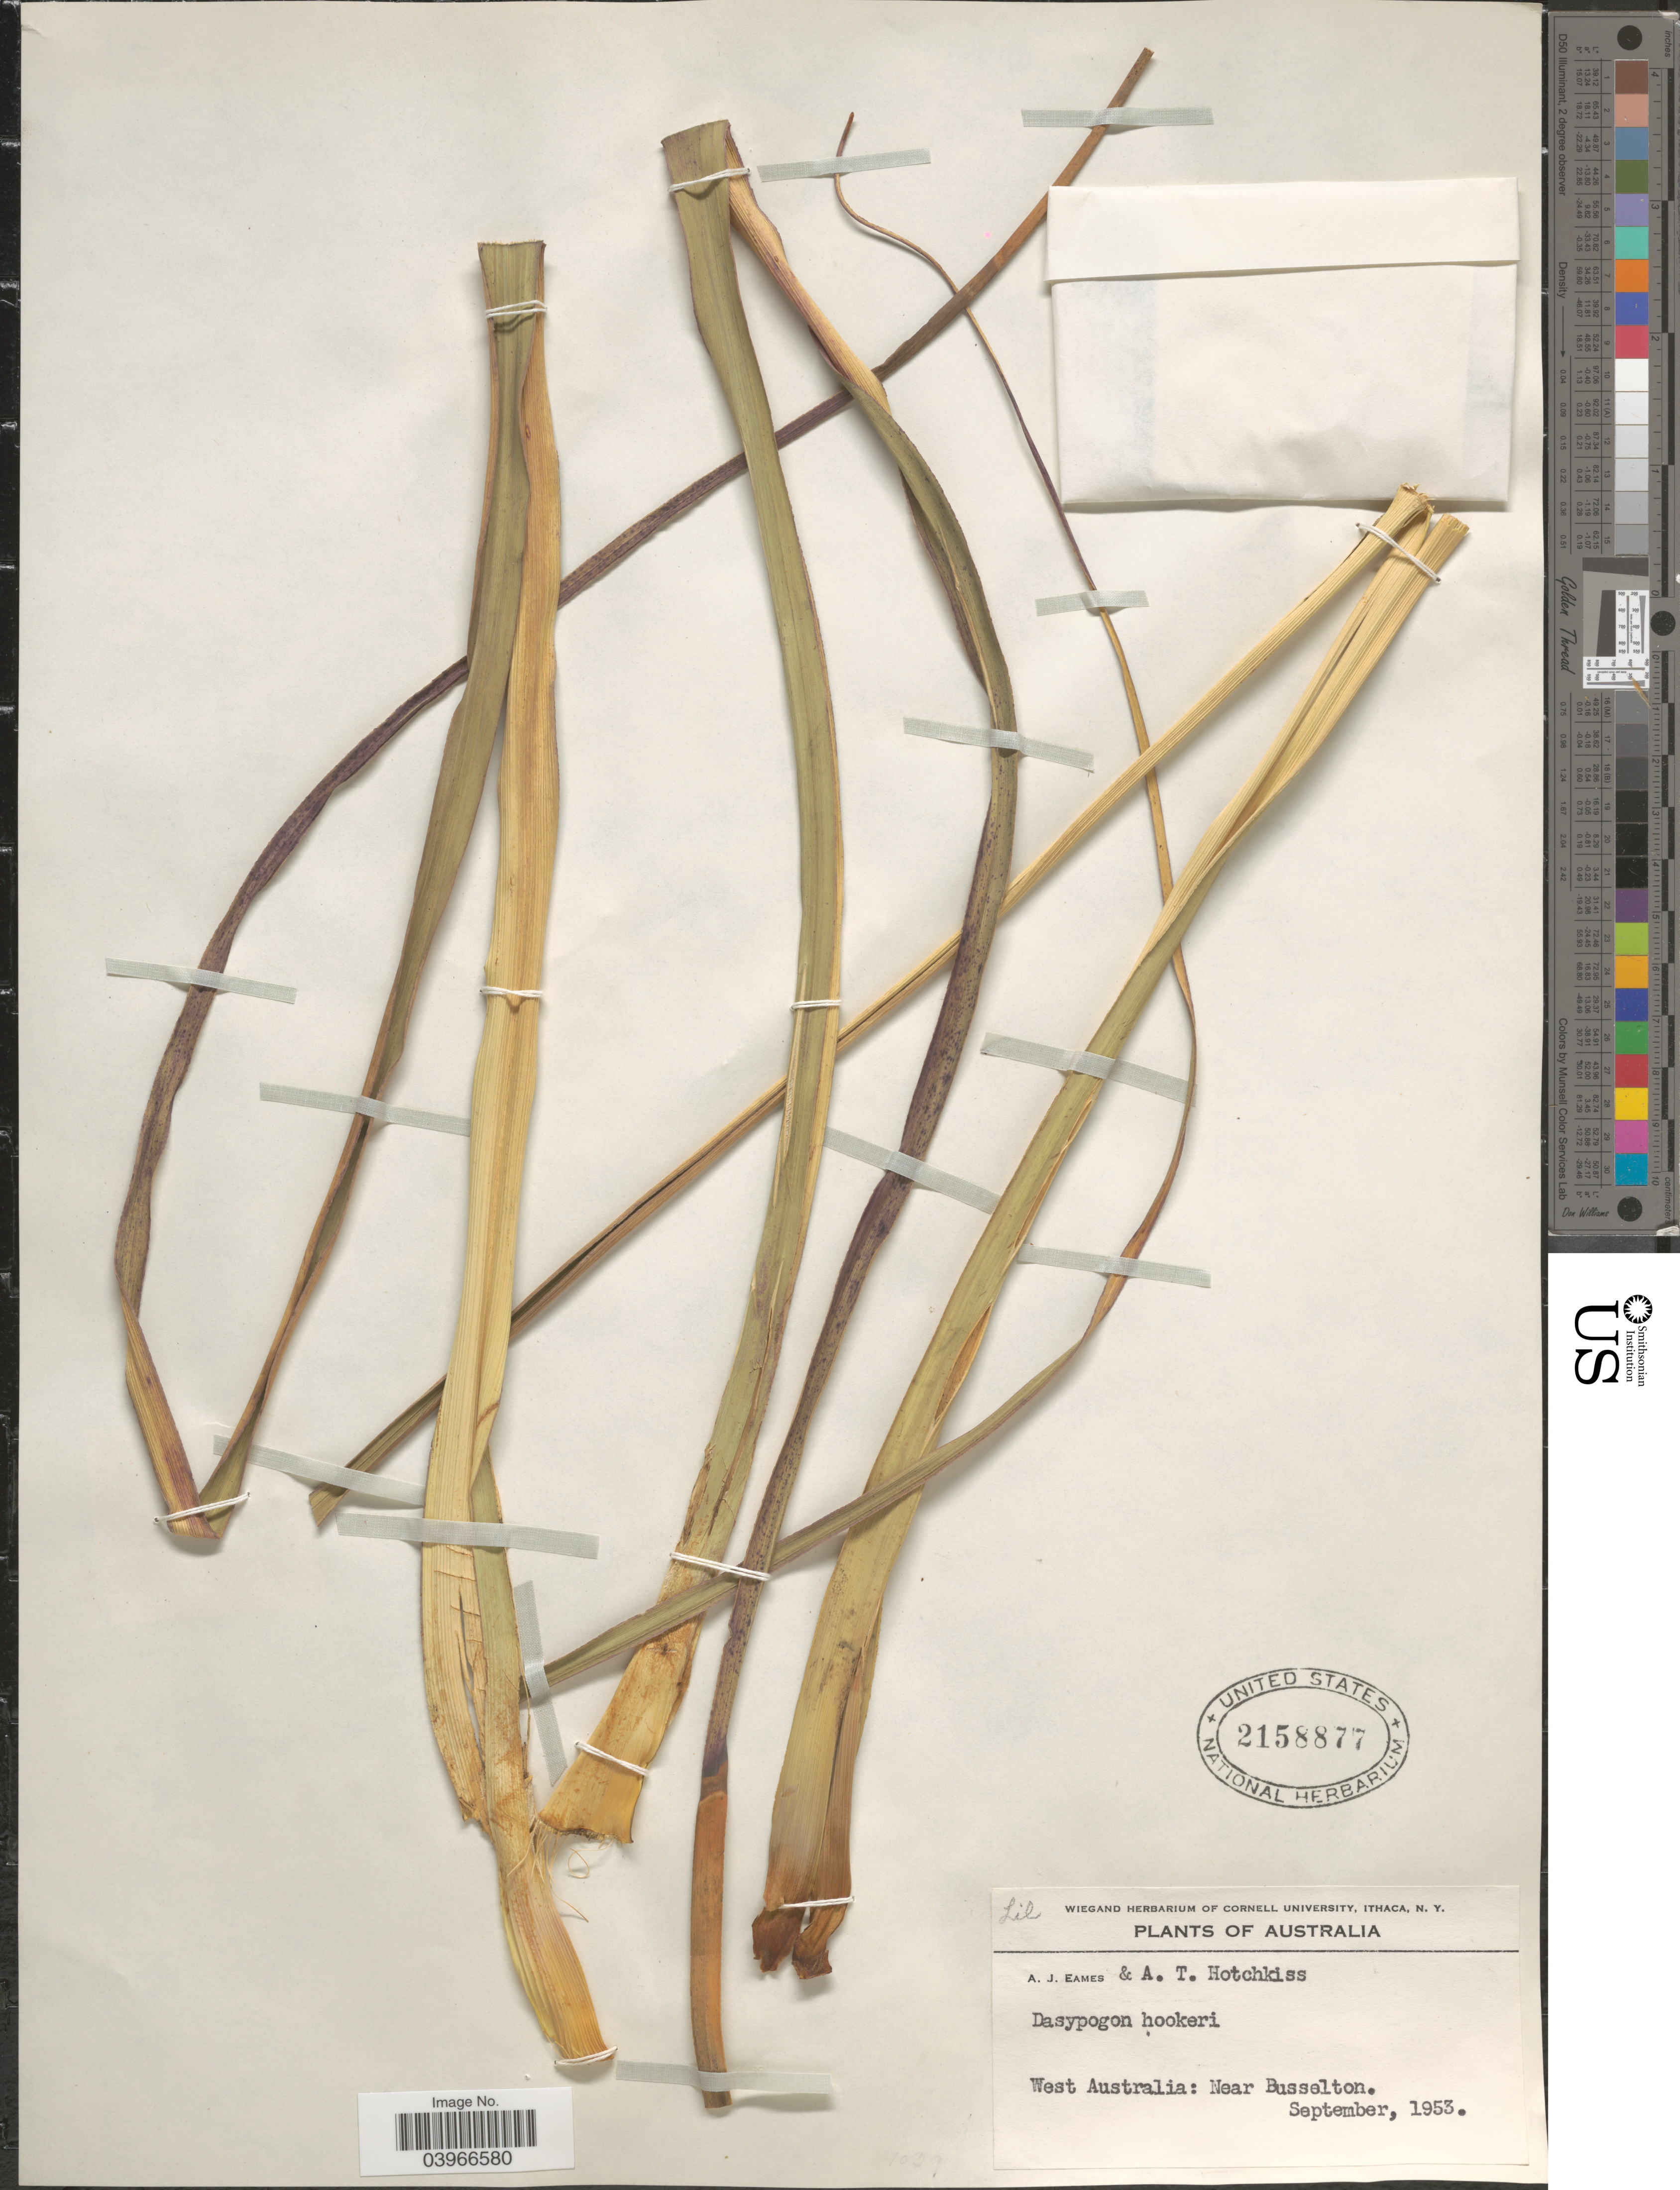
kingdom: Plantae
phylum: Tracheophyta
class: Liliopsida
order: Arecales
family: Dasypogonaceae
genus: Dasypogon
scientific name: Dasypogon hookeri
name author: J. Drumm.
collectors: A. J. Eames & A. Hotchkiss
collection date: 1953-09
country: Australia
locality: West Australia: Near Busselton.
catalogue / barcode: US 2158877